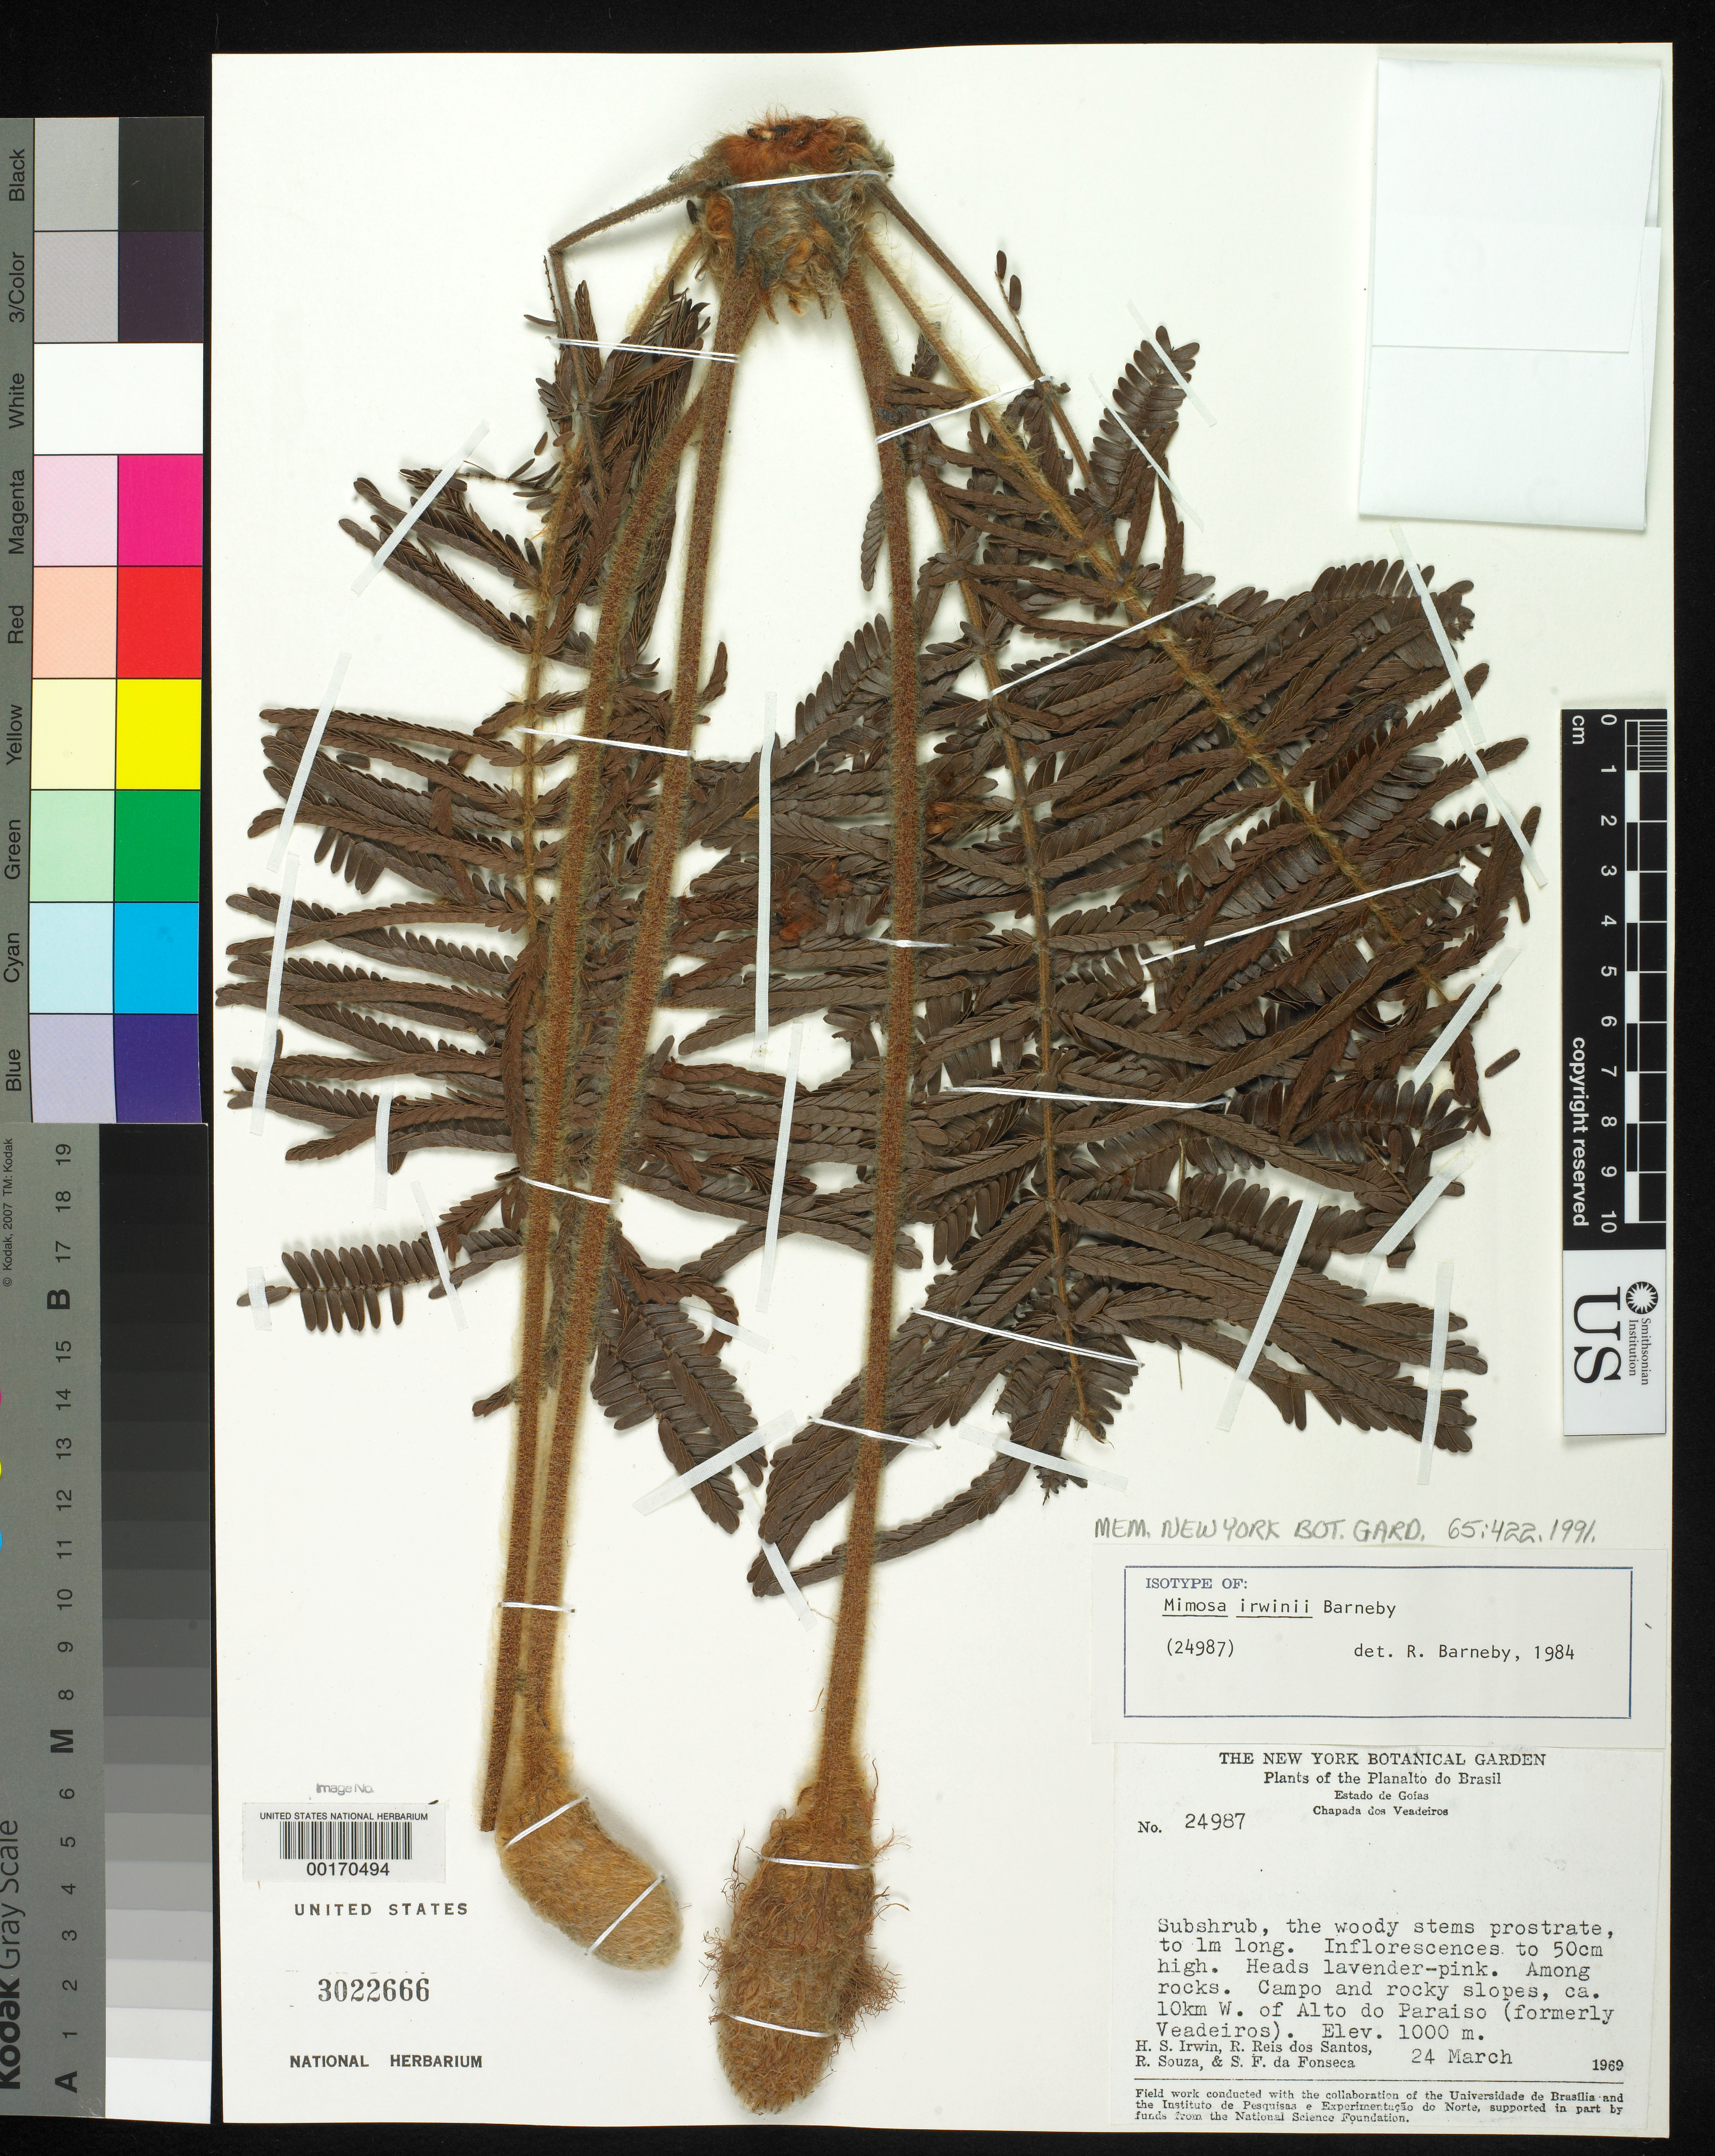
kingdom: Plantae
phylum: Tracheophyta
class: Magnoliopsida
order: Fabales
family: Fabaceae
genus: Mimosa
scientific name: Mimosa irwinii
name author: Barneby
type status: Isotype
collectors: H. Irwin, R. G. P. Santos, R. Souza & S. F. Fonsêca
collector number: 24987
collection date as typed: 24 Mar 1969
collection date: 1969-03-24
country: Brazil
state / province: Goiás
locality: Ca. 10 km W of Alto do Paraiso (formerly Veadeiros).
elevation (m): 1000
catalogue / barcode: US 3022666